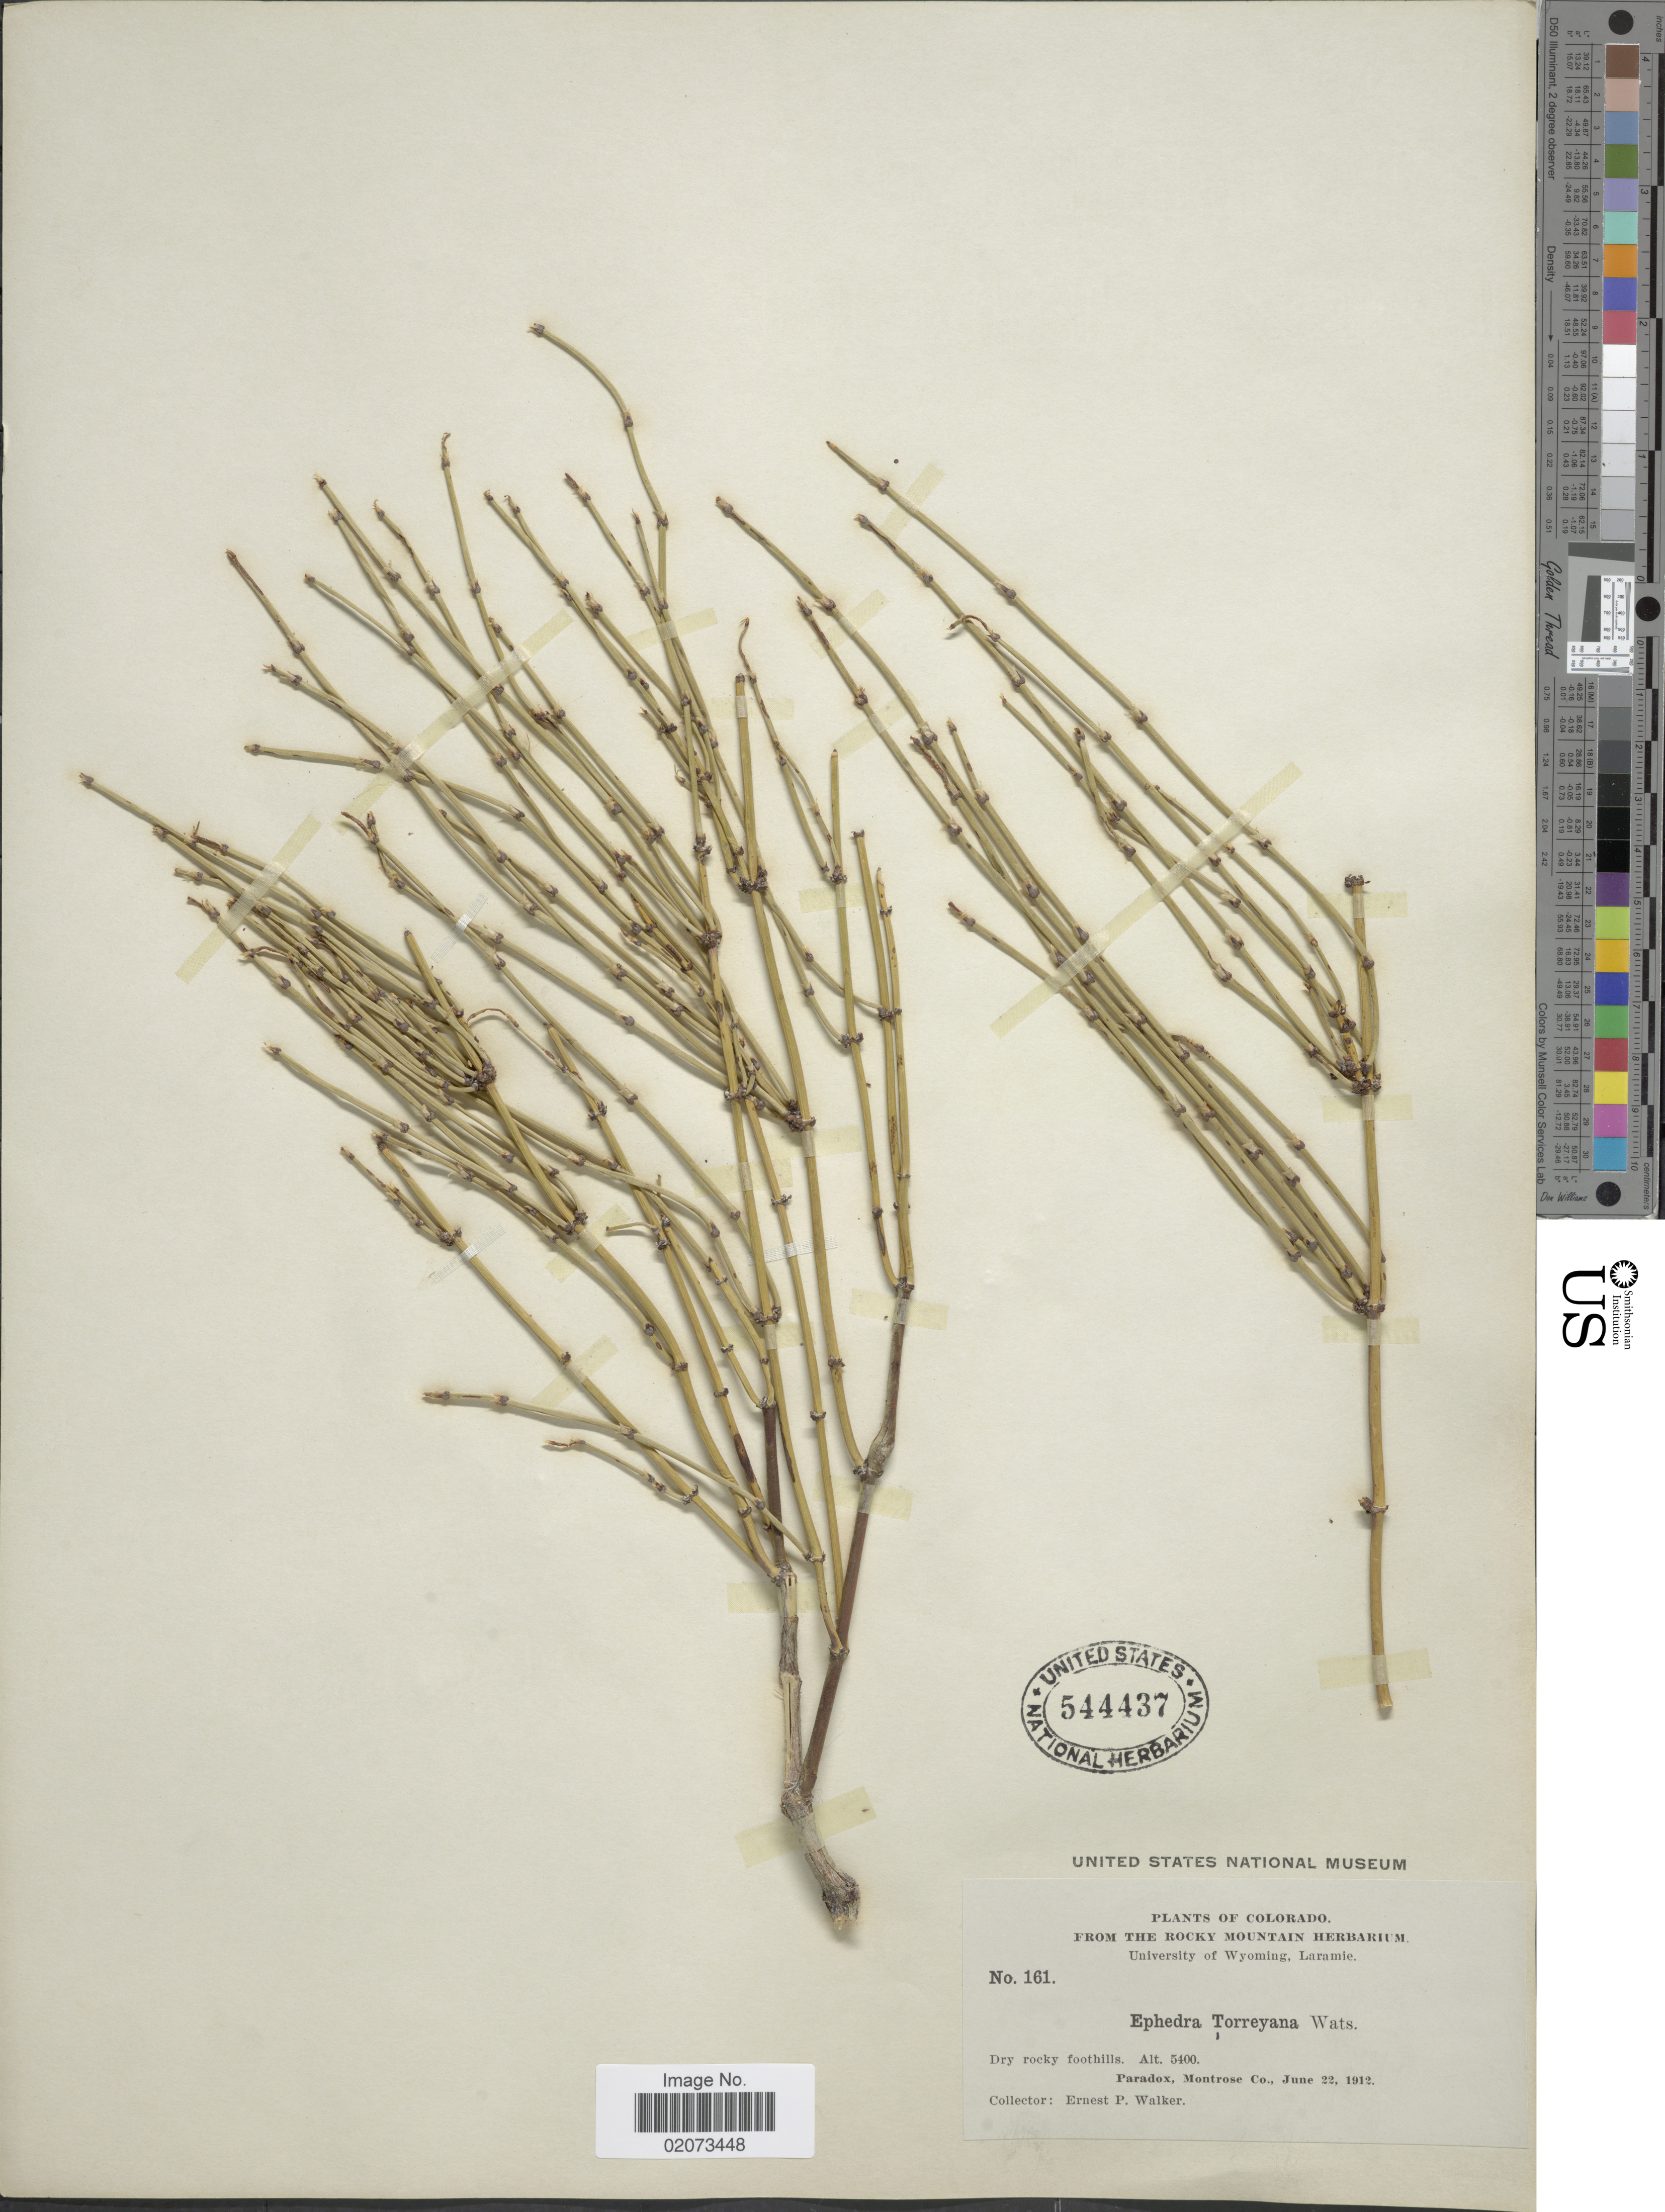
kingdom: Plantae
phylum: Tracheophyta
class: Gnetopsida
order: Ephedrales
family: Ephedraceae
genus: Ephedra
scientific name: Ephedra torreyana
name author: S. Watson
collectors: E. P. Walker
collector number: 161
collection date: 1912-06-22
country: United States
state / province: Colorado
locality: Paradox, Montrose Co.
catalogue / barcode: US 544437